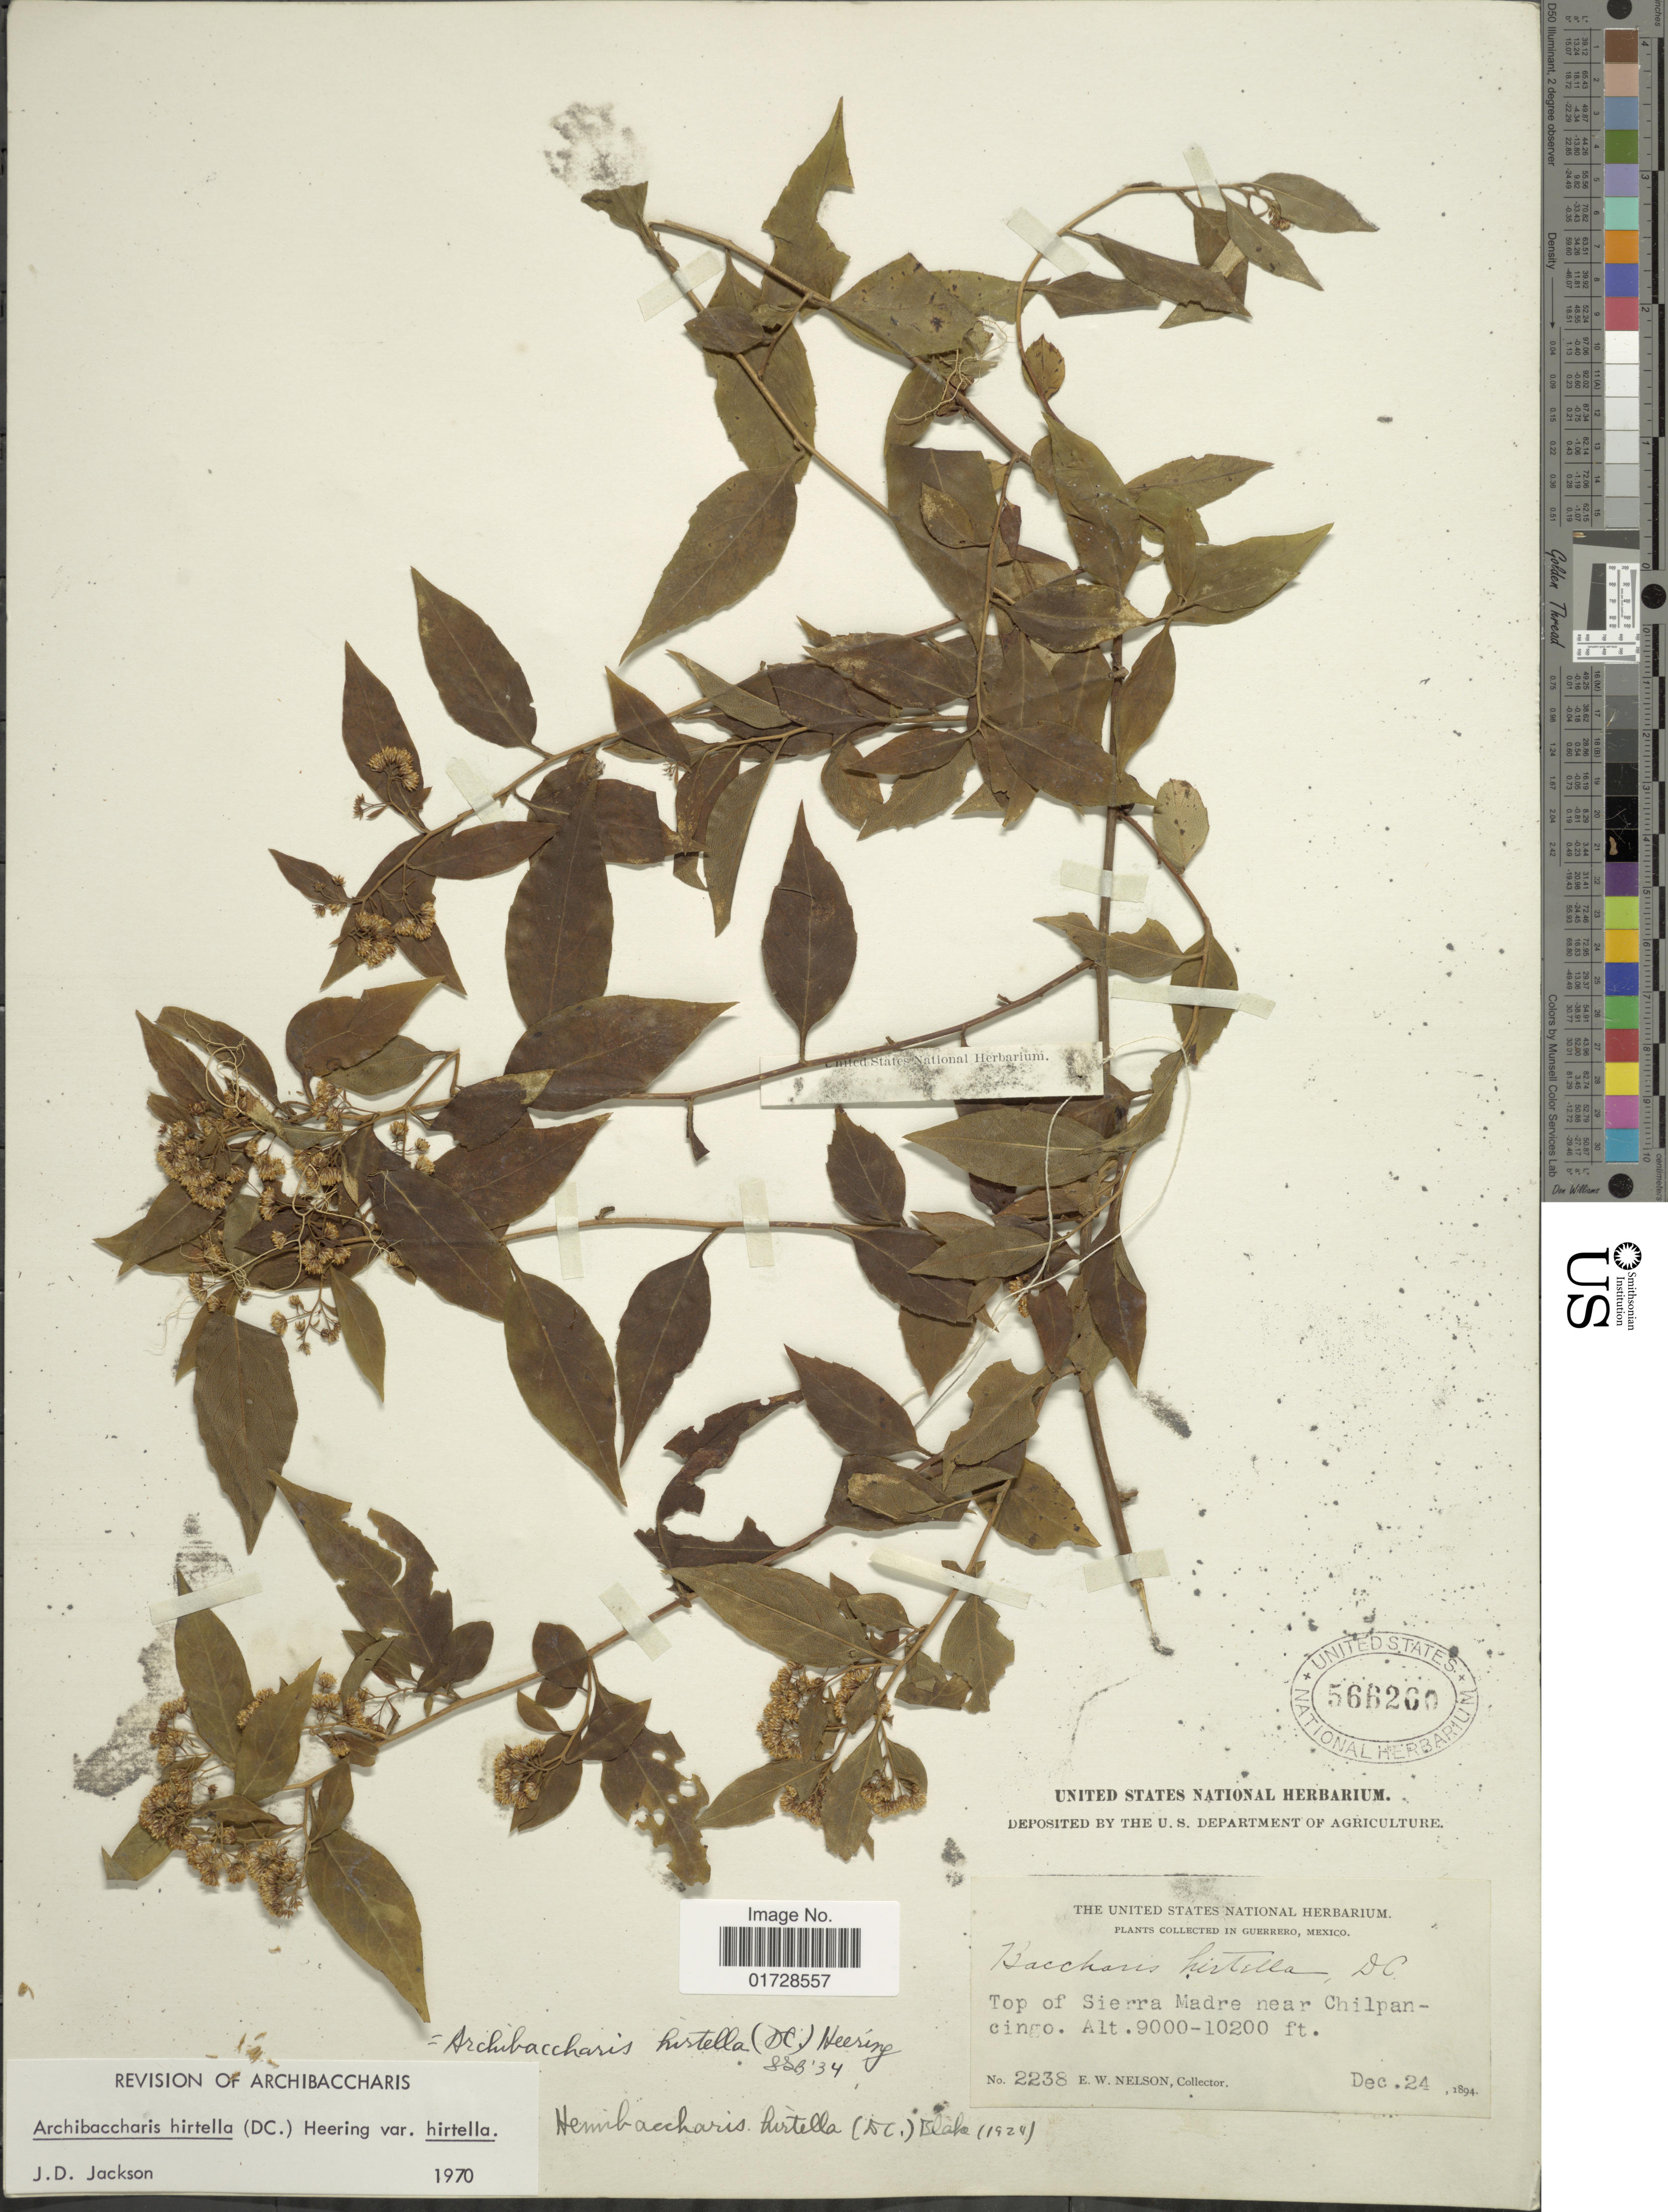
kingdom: Plantae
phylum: Tracheophyta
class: Magnoliopsida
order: Asterales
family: Asteraceae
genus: Archibaccharis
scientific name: Archibaccharis hirtella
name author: (DC.) Heering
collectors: E. W. Nelson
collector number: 2238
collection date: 1894-12-24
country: Mexico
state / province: Guerrero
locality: Top of Sierra Madre near Chilpancingo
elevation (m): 2743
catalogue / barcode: US 566260